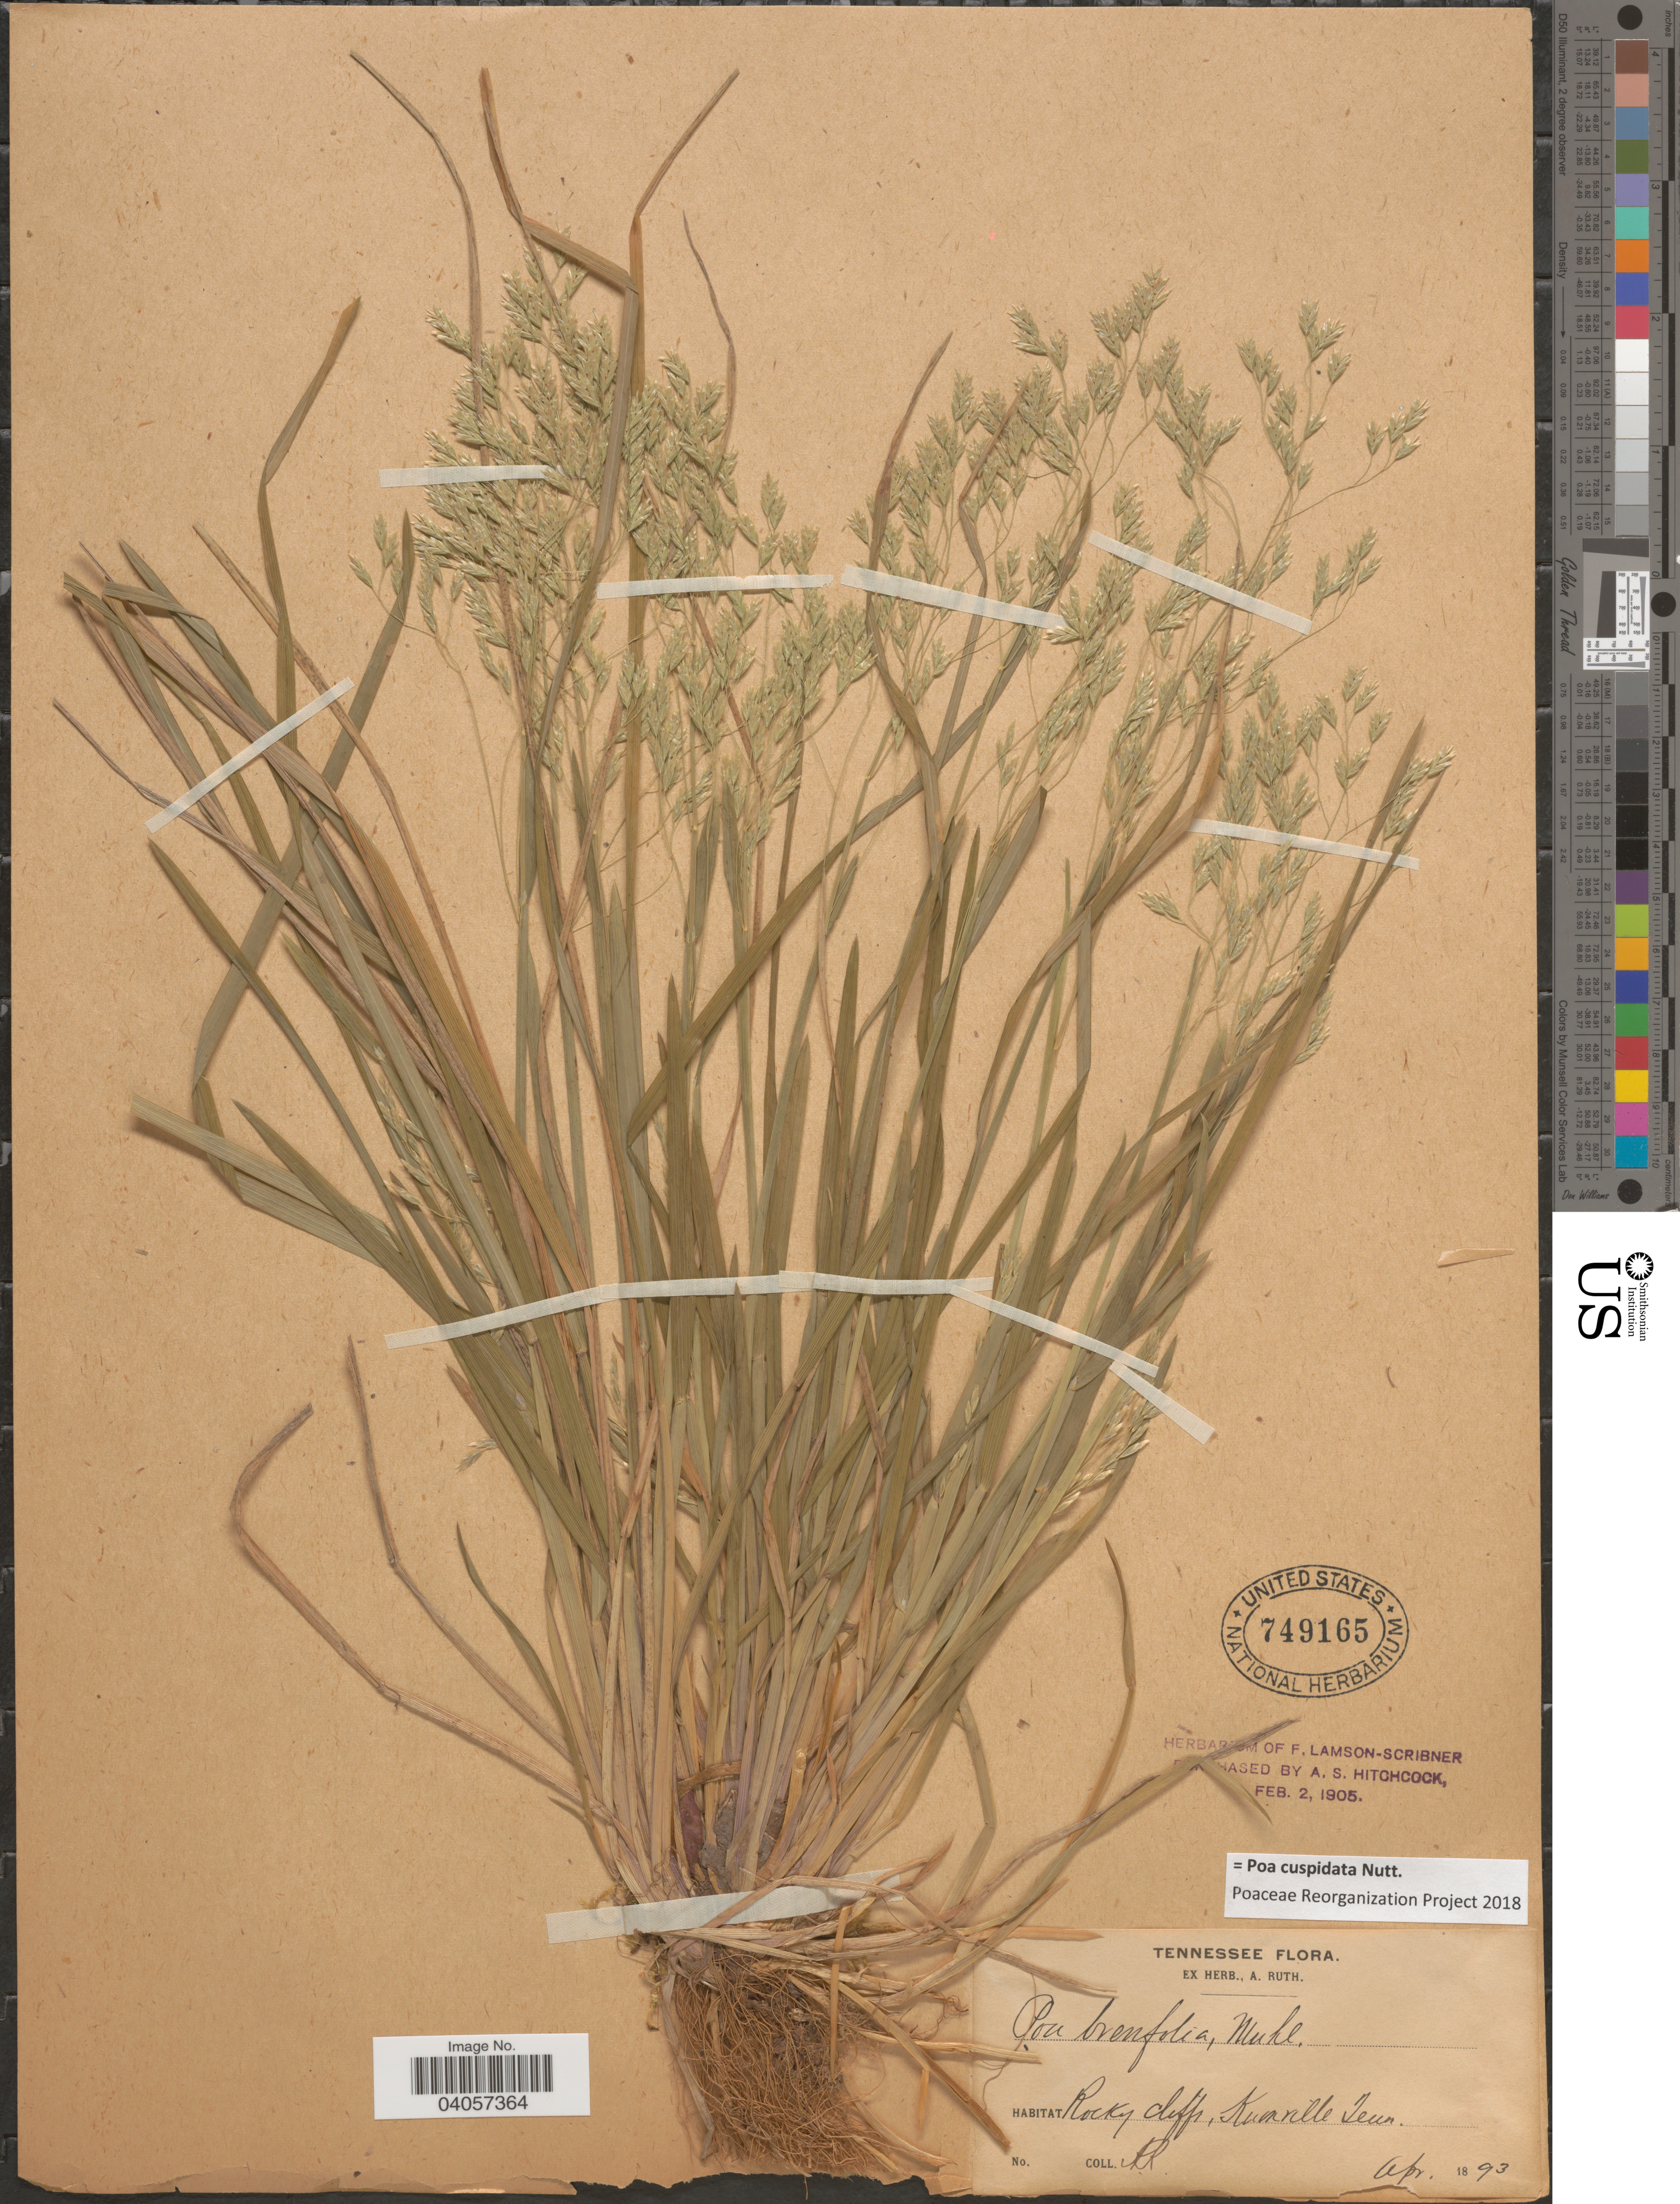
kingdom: Plantae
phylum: Tracheophyta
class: Liliopsida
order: Poales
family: Poaceae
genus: Poa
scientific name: Poa cuspidata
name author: Nutt.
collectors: A. Ruth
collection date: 1893-04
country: United States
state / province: Tennessee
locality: Rocky cliffs, Knoxville.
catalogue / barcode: US 749165